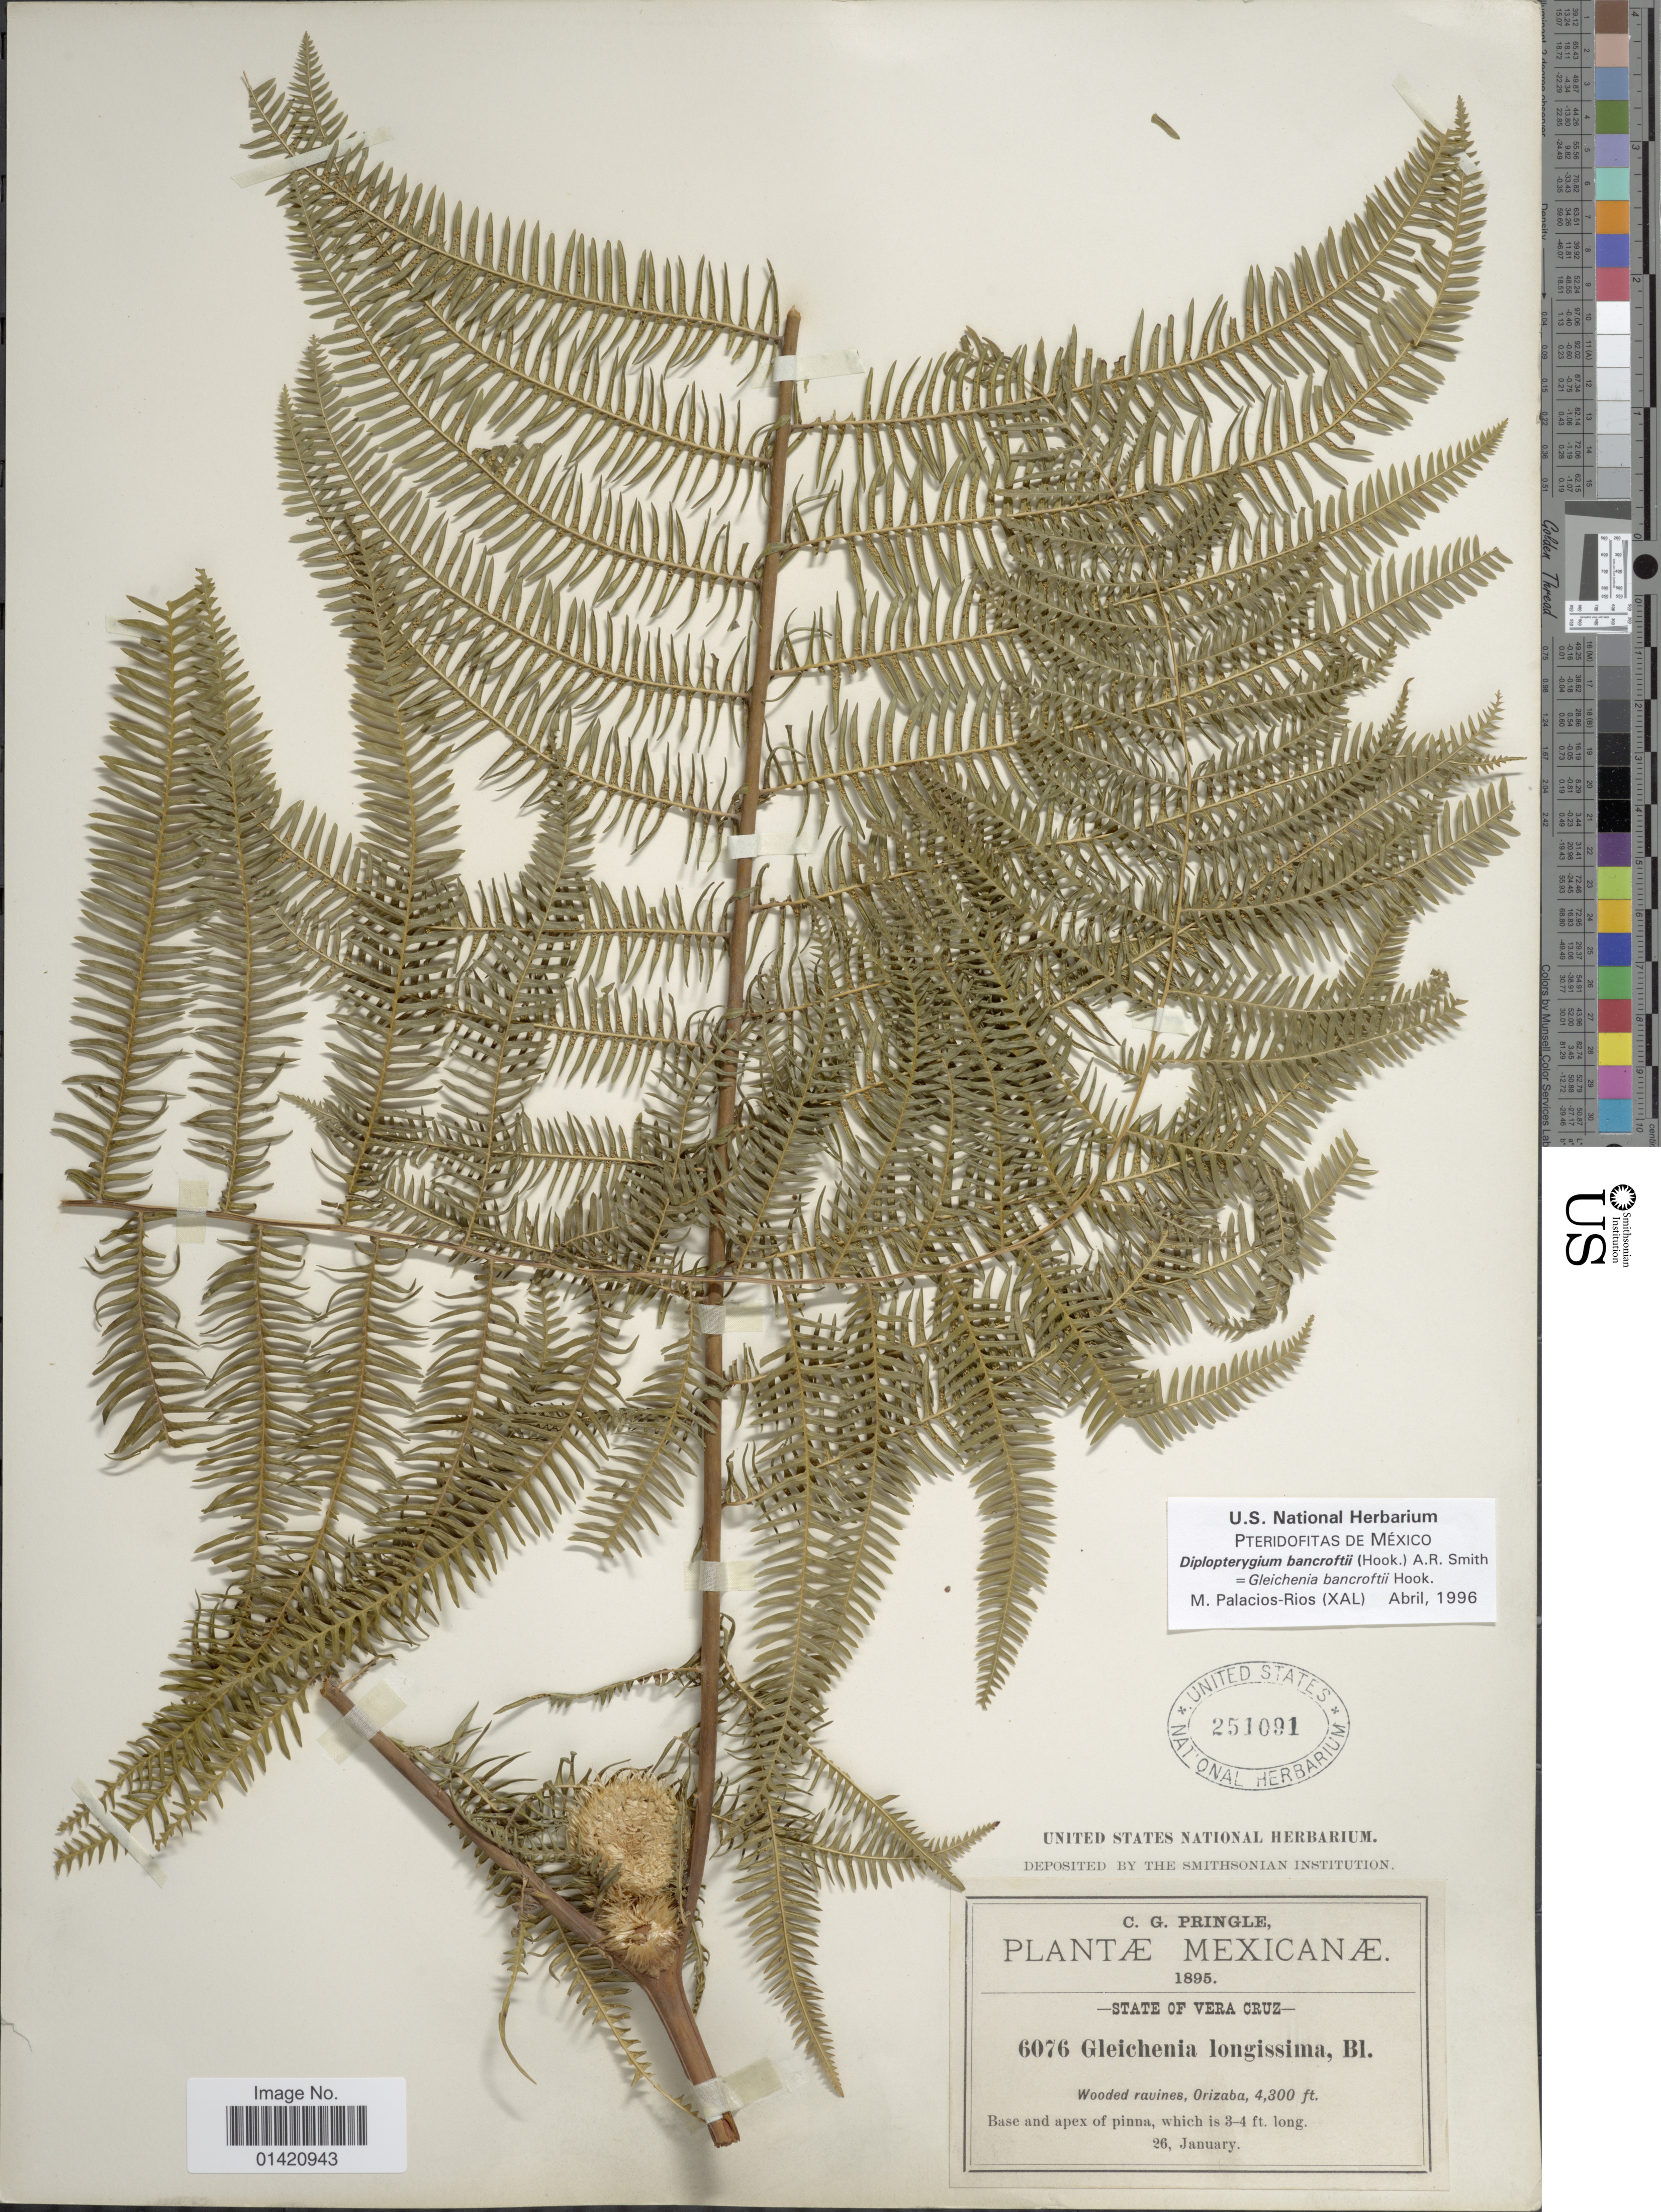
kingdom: Plantae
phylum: Tracheophyta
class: Polypodiopsida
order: Gleicheniales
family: Gleicheniaceae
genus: Diplopterygium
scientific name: Diplopterygium bancroftii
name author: (Hook.) A.R. Sm.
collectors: C. G. Pringle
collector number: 6076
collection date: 1859-01-26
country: Mexico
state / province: Veracruz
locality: State of Vera Cruz, Wooded ravines, Orizaba, Base and apex of pinna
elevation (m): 1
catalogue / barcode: US 251091